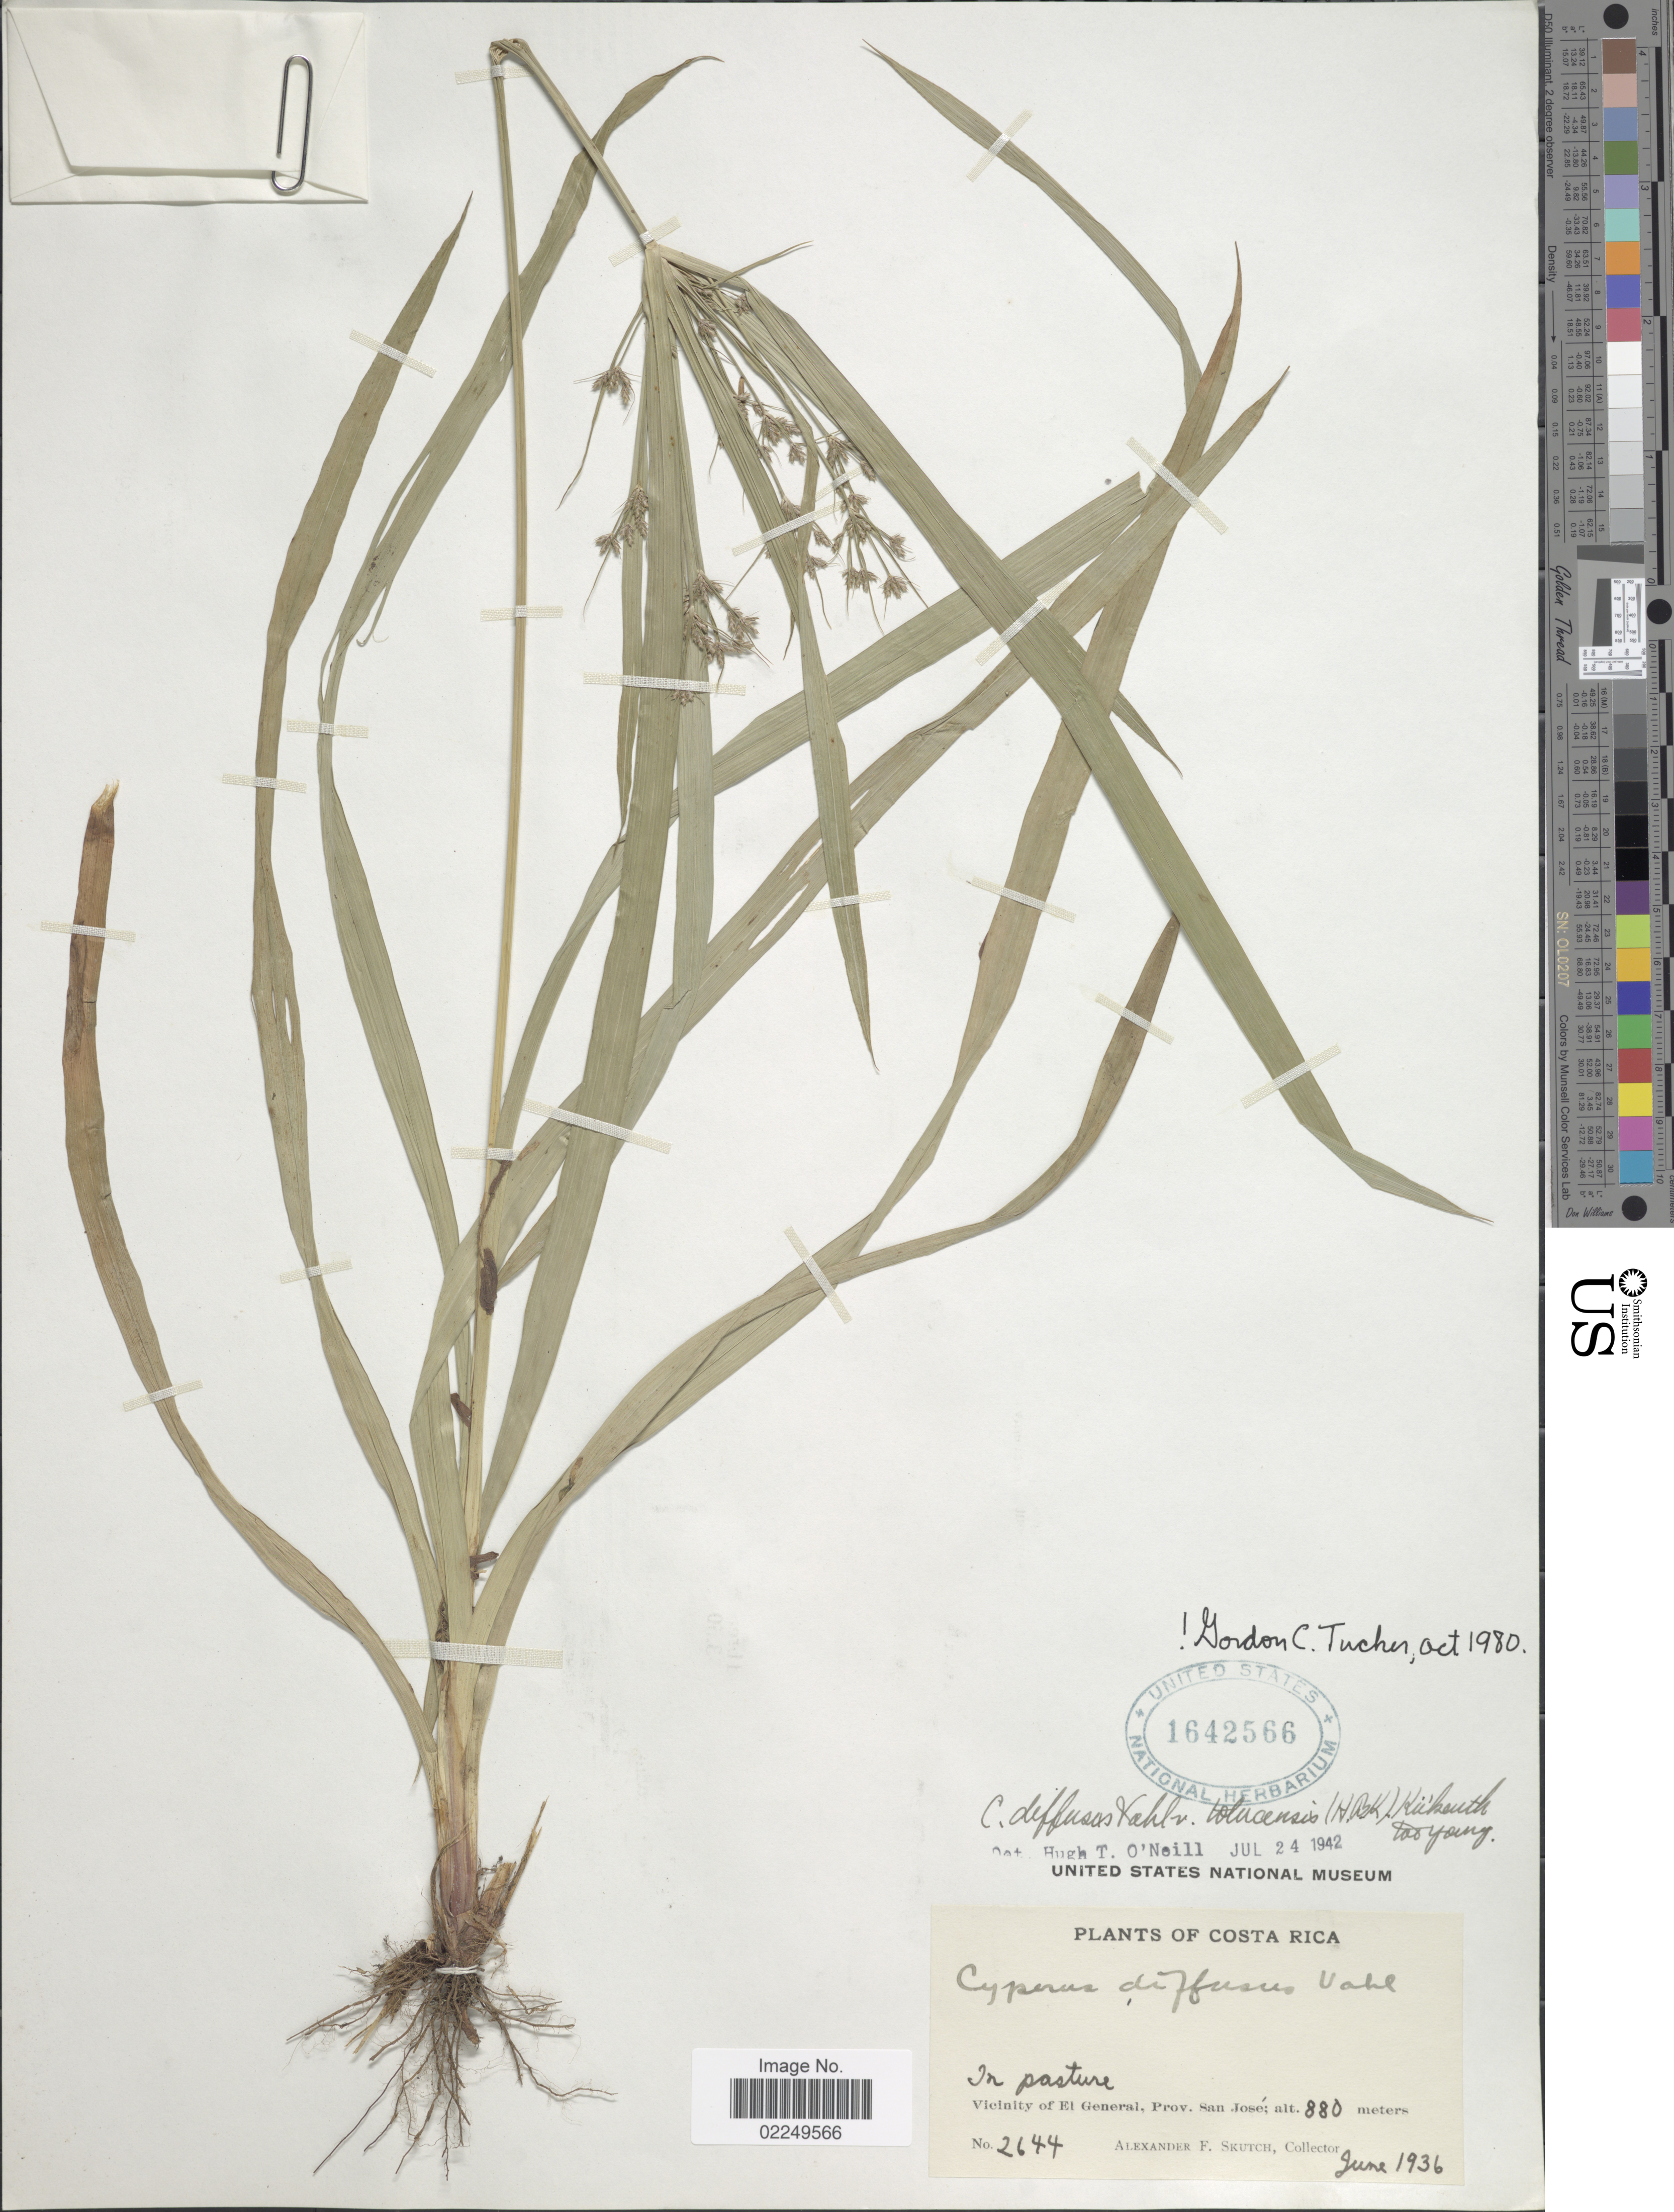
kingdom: Plantae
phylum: Tracheophyta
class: Liliopsida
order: Poales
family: Cyperaceae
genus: Cyperus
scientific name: Cyperus laxus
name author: Lam.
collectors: A. F. Skutch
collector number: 2644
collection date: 1936-06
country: Costa Rica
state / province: San José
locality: Vicinity of El General, Prov. San Jose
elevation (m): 880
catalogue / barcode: US 1642566